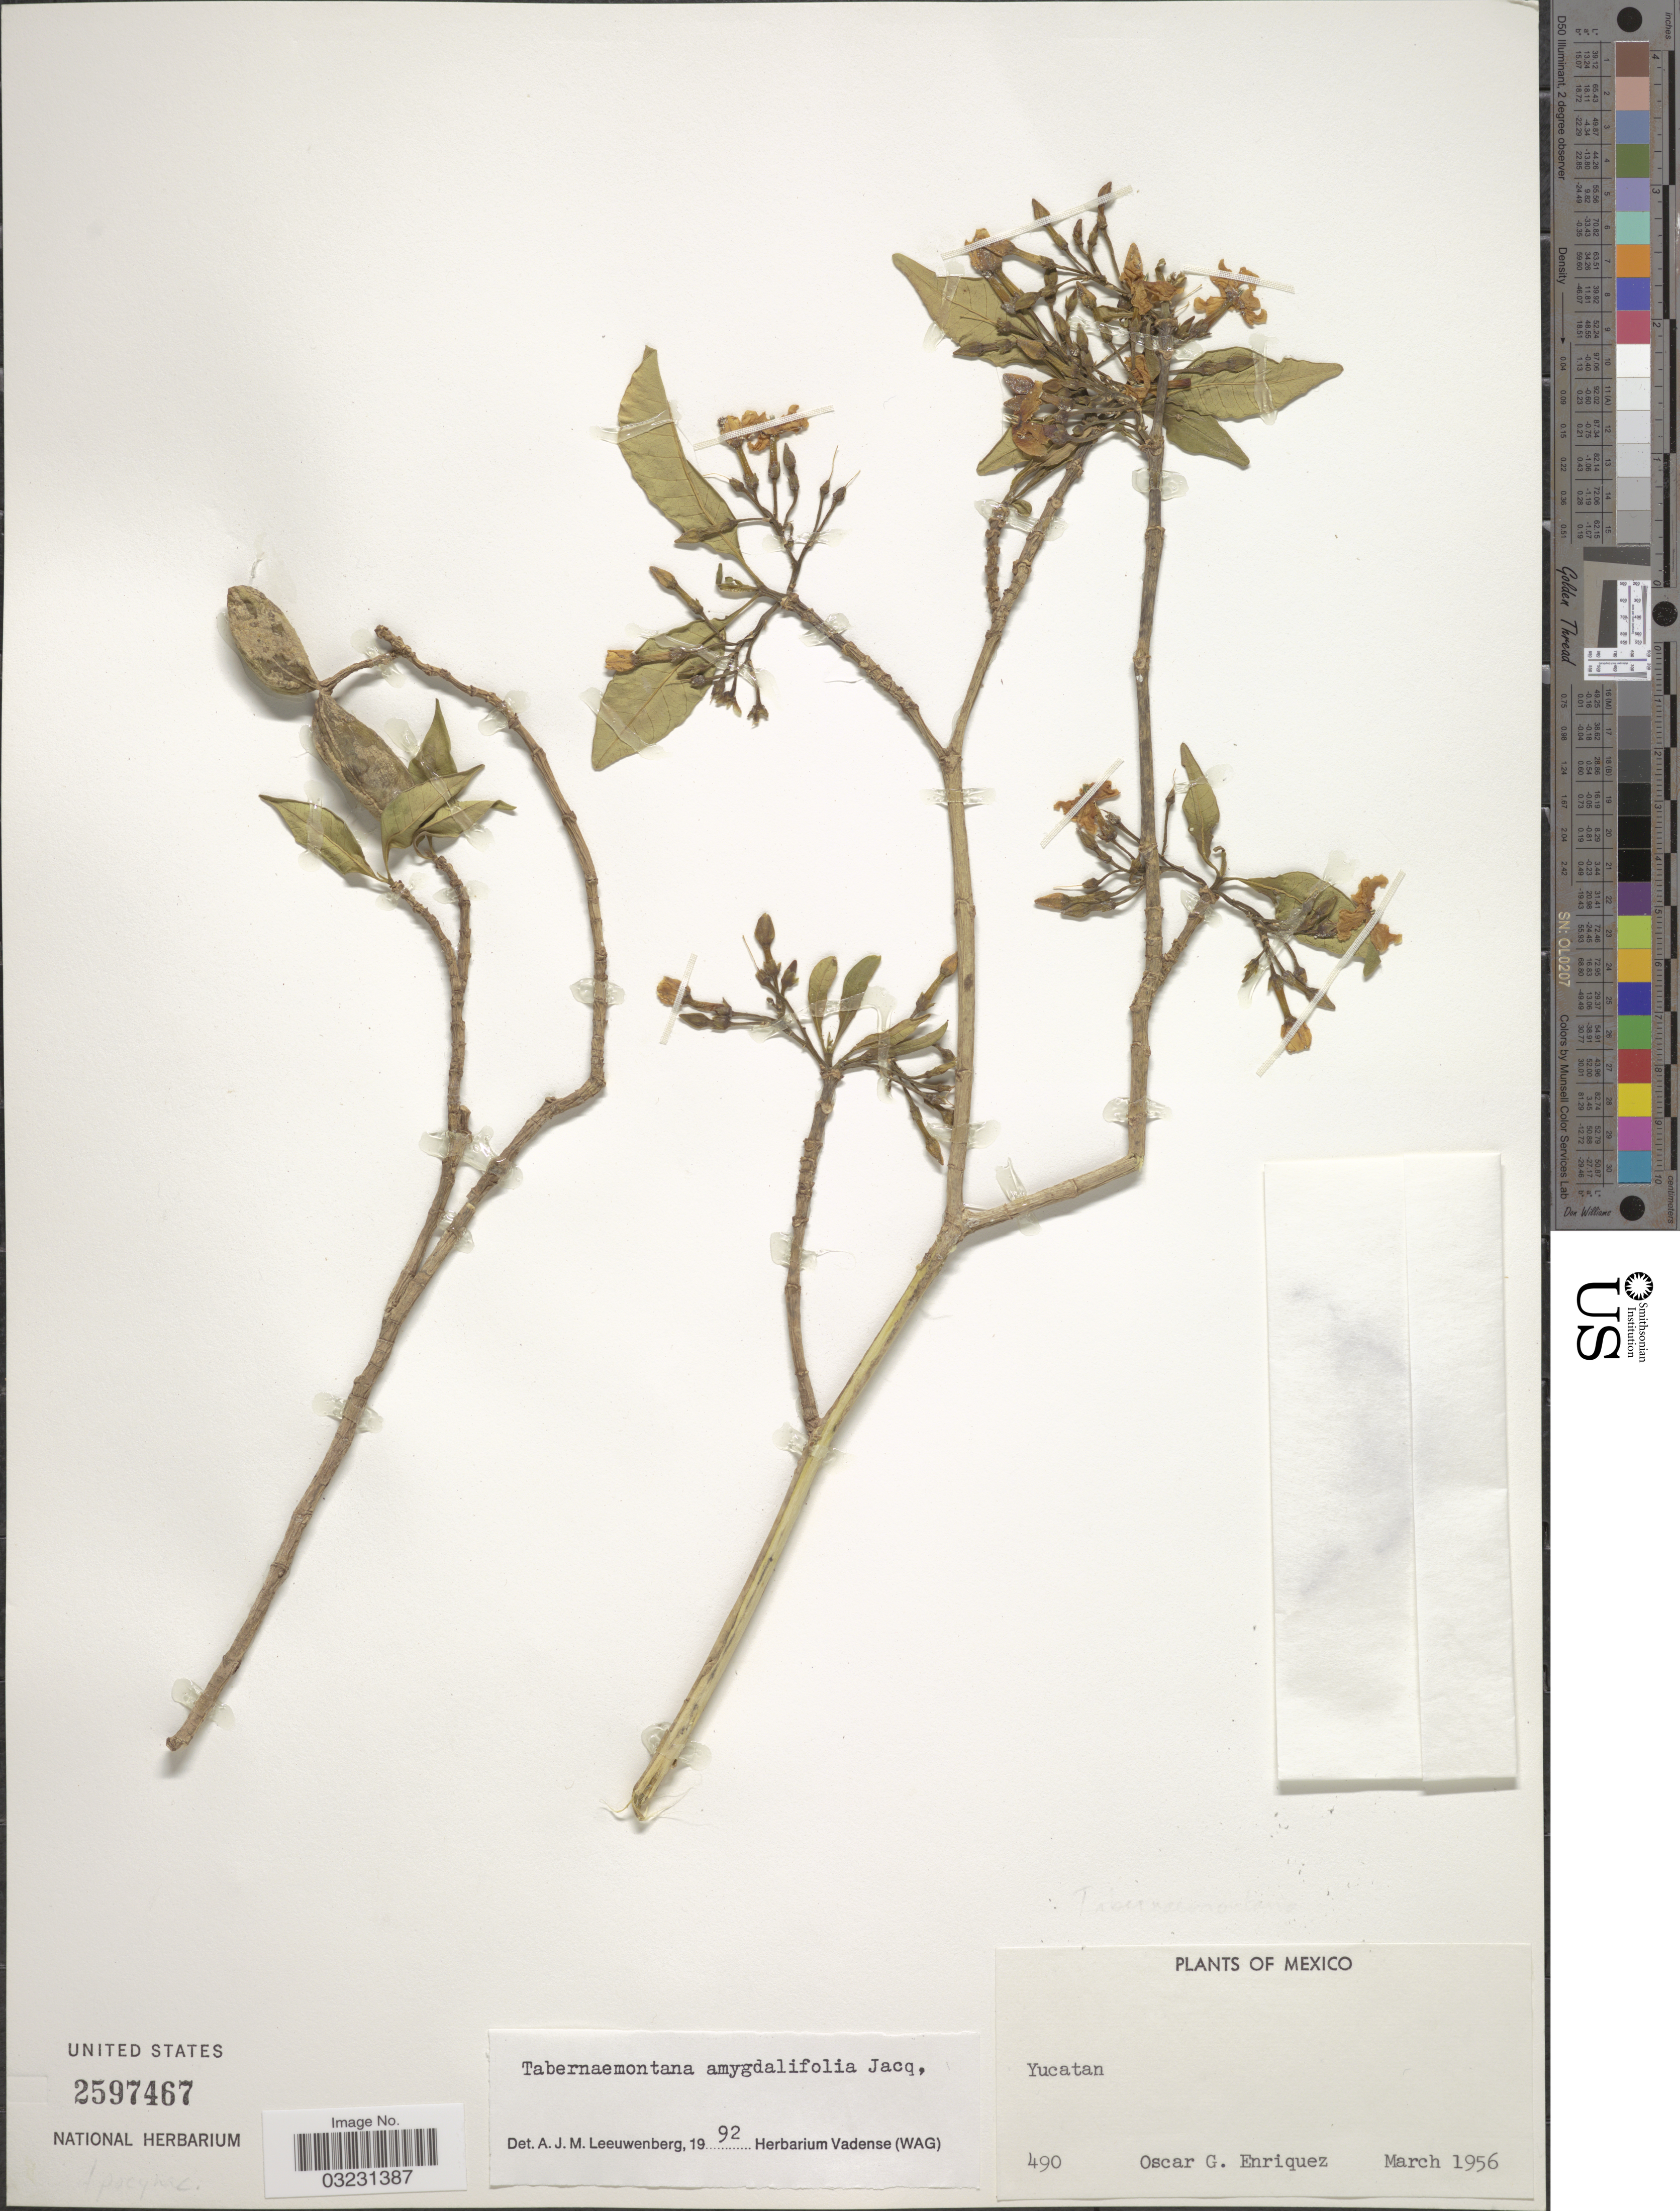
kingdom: Plantae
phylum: Tracheophyta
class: Magnoliopsida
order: Gentianales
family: Apocynaceae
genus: Tabernaemontana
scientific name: Tabernaemontana amygdalifolia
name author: Jacq.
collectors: O. Enriquez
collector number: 490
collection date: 1956-03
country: Mexico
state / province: Yucatán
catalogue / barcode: US 2597467